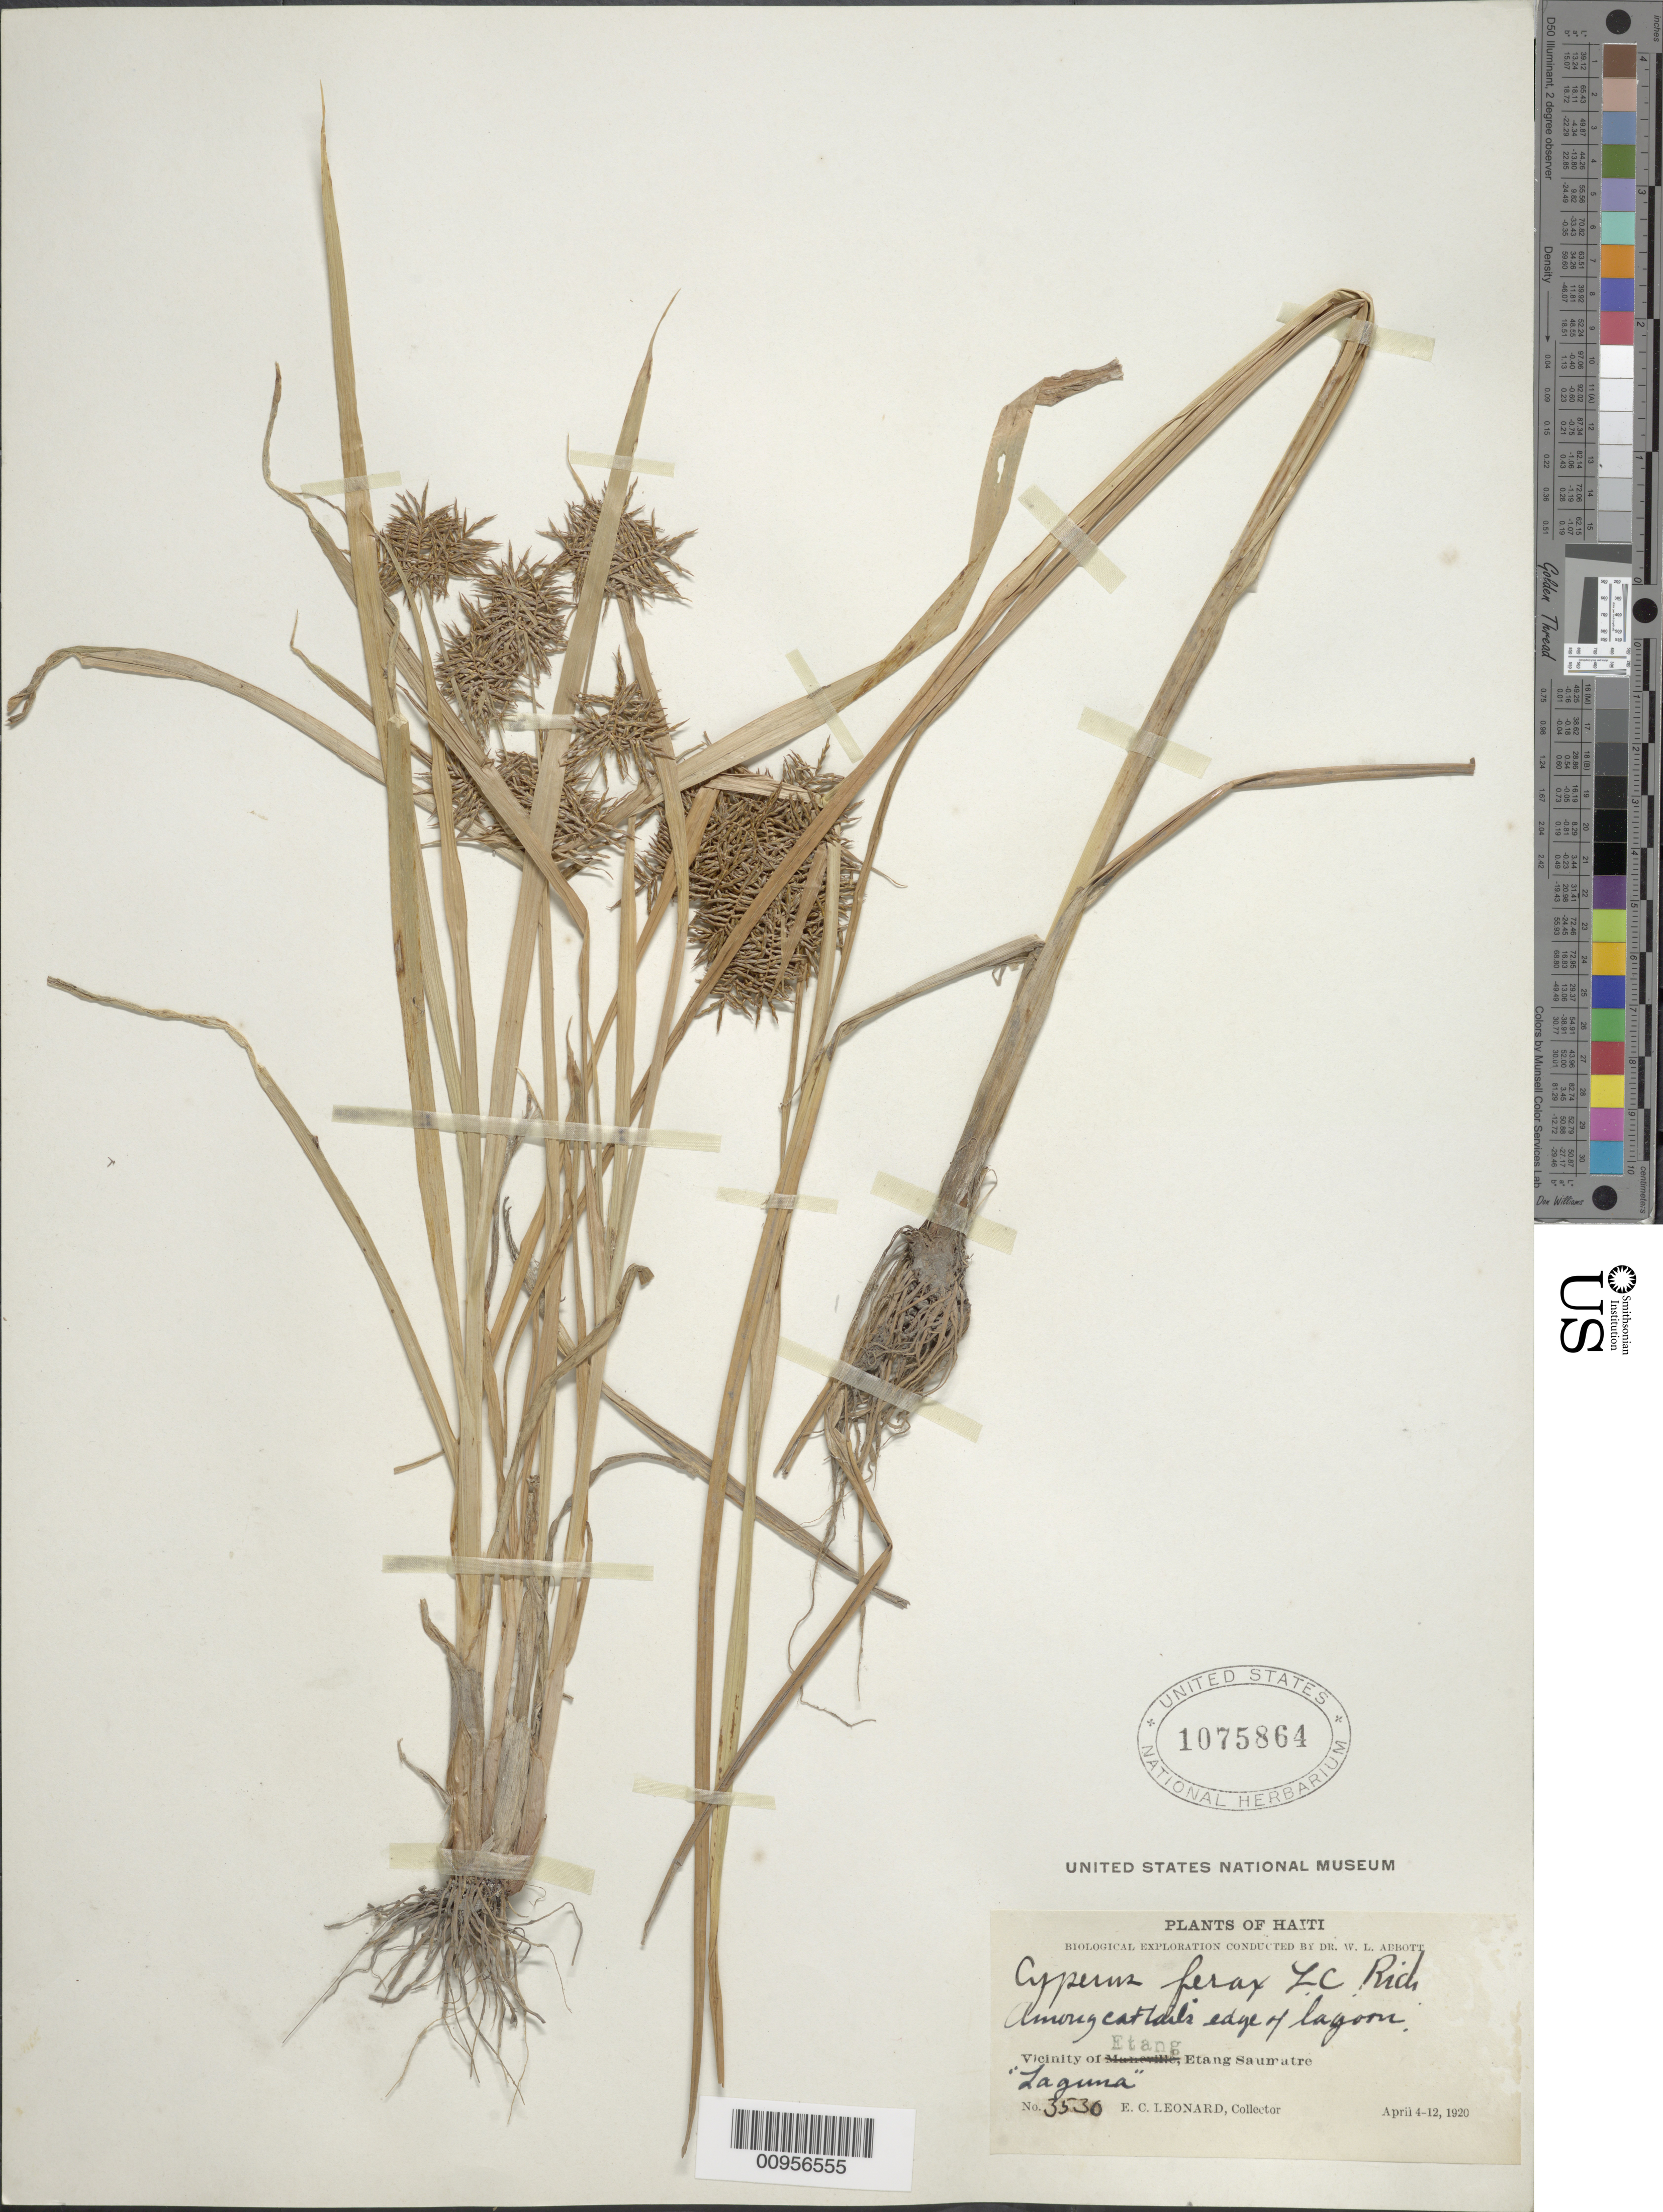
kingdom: Plantae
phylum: Tracheophyta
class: Liliopsida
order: Poales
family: Cyperaceae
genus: Cyperus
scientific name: Cyperus odoratus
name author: L.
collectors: E. C. Leonard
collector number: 3530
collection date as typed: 04 Apr 1920 to 12 Apr 1920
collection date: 1920-04-04/1920-04-12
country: Haiti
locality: Vicinity of Etang "Laguna", Etang Saumatre, edge of lagoon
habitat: Among cattails, edge of lagoon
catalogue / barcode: US 1075864